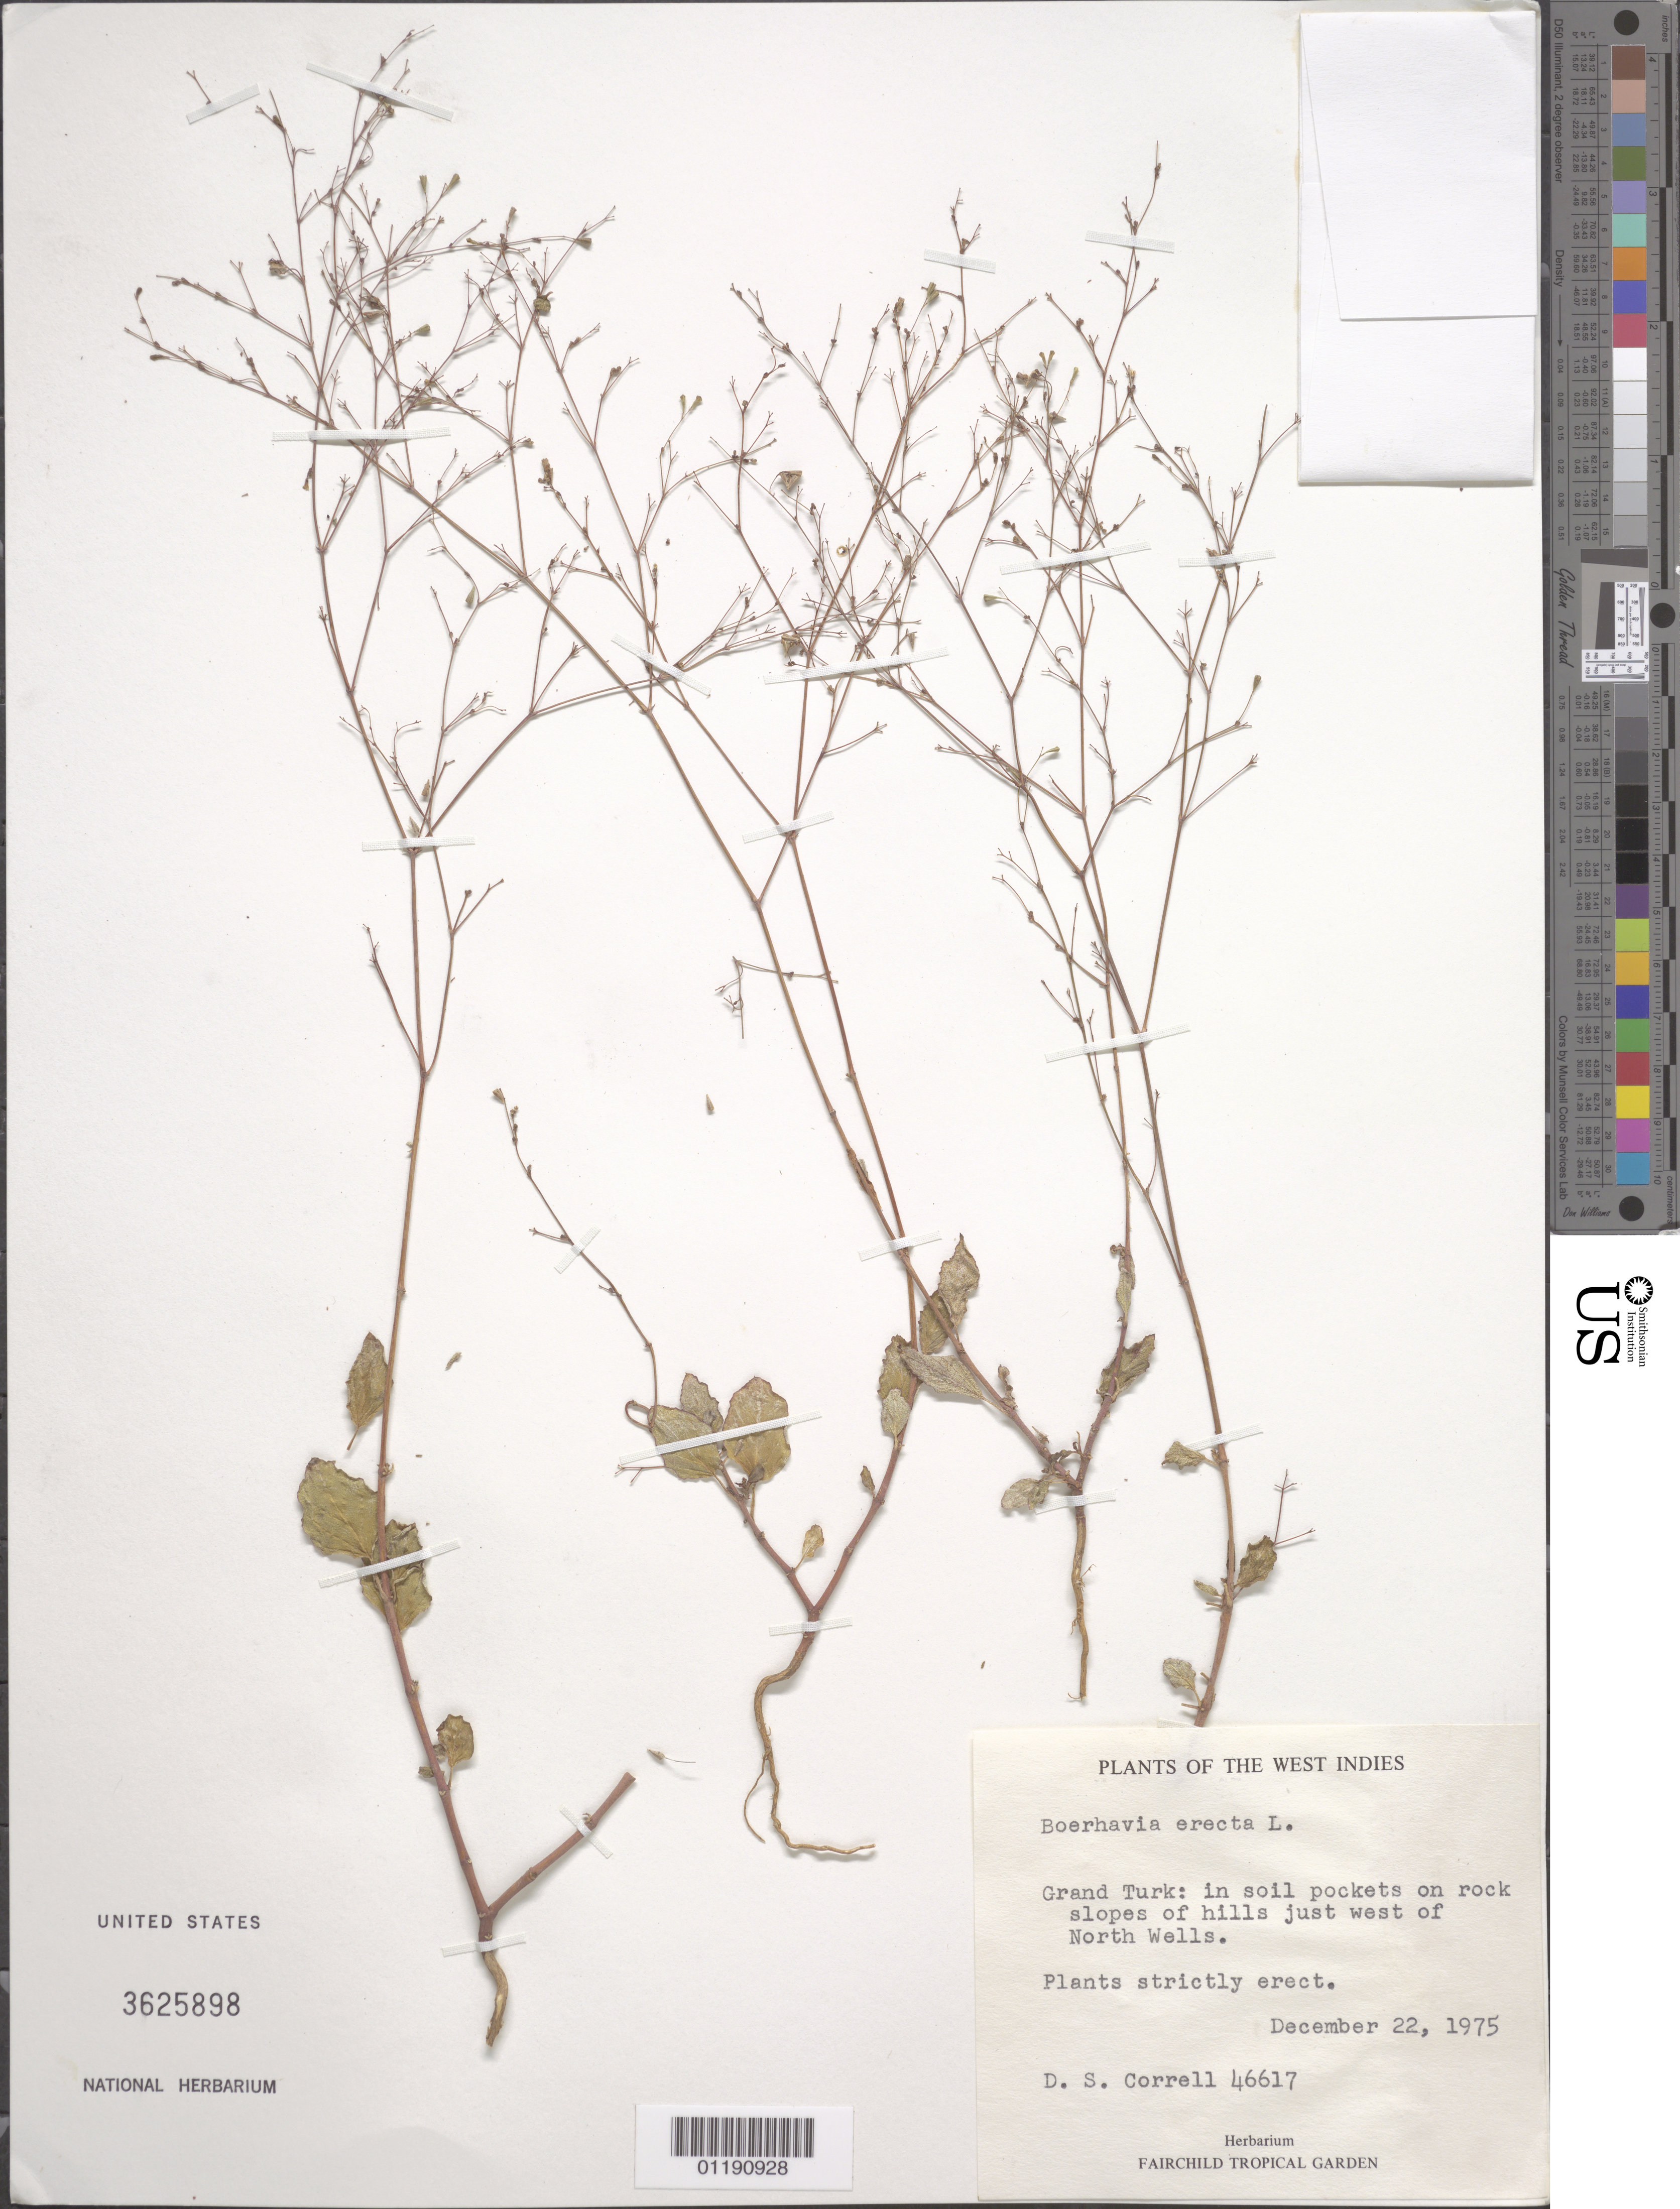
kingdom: Plantae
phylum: Tracheophyta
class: Magnoliopsida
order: Caryophyllales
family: Nyctaginaceae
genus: Boerhavia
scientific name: Boerhavia erecta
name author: L.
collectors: D. S. Correll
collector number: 46617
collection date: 1975-12-22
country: Bahamas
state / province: Grand Turk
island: Grand Turk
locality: Grand Turk: in soil pockets on rock slopes of hills just W of North Wells.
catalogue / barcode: US 3625898